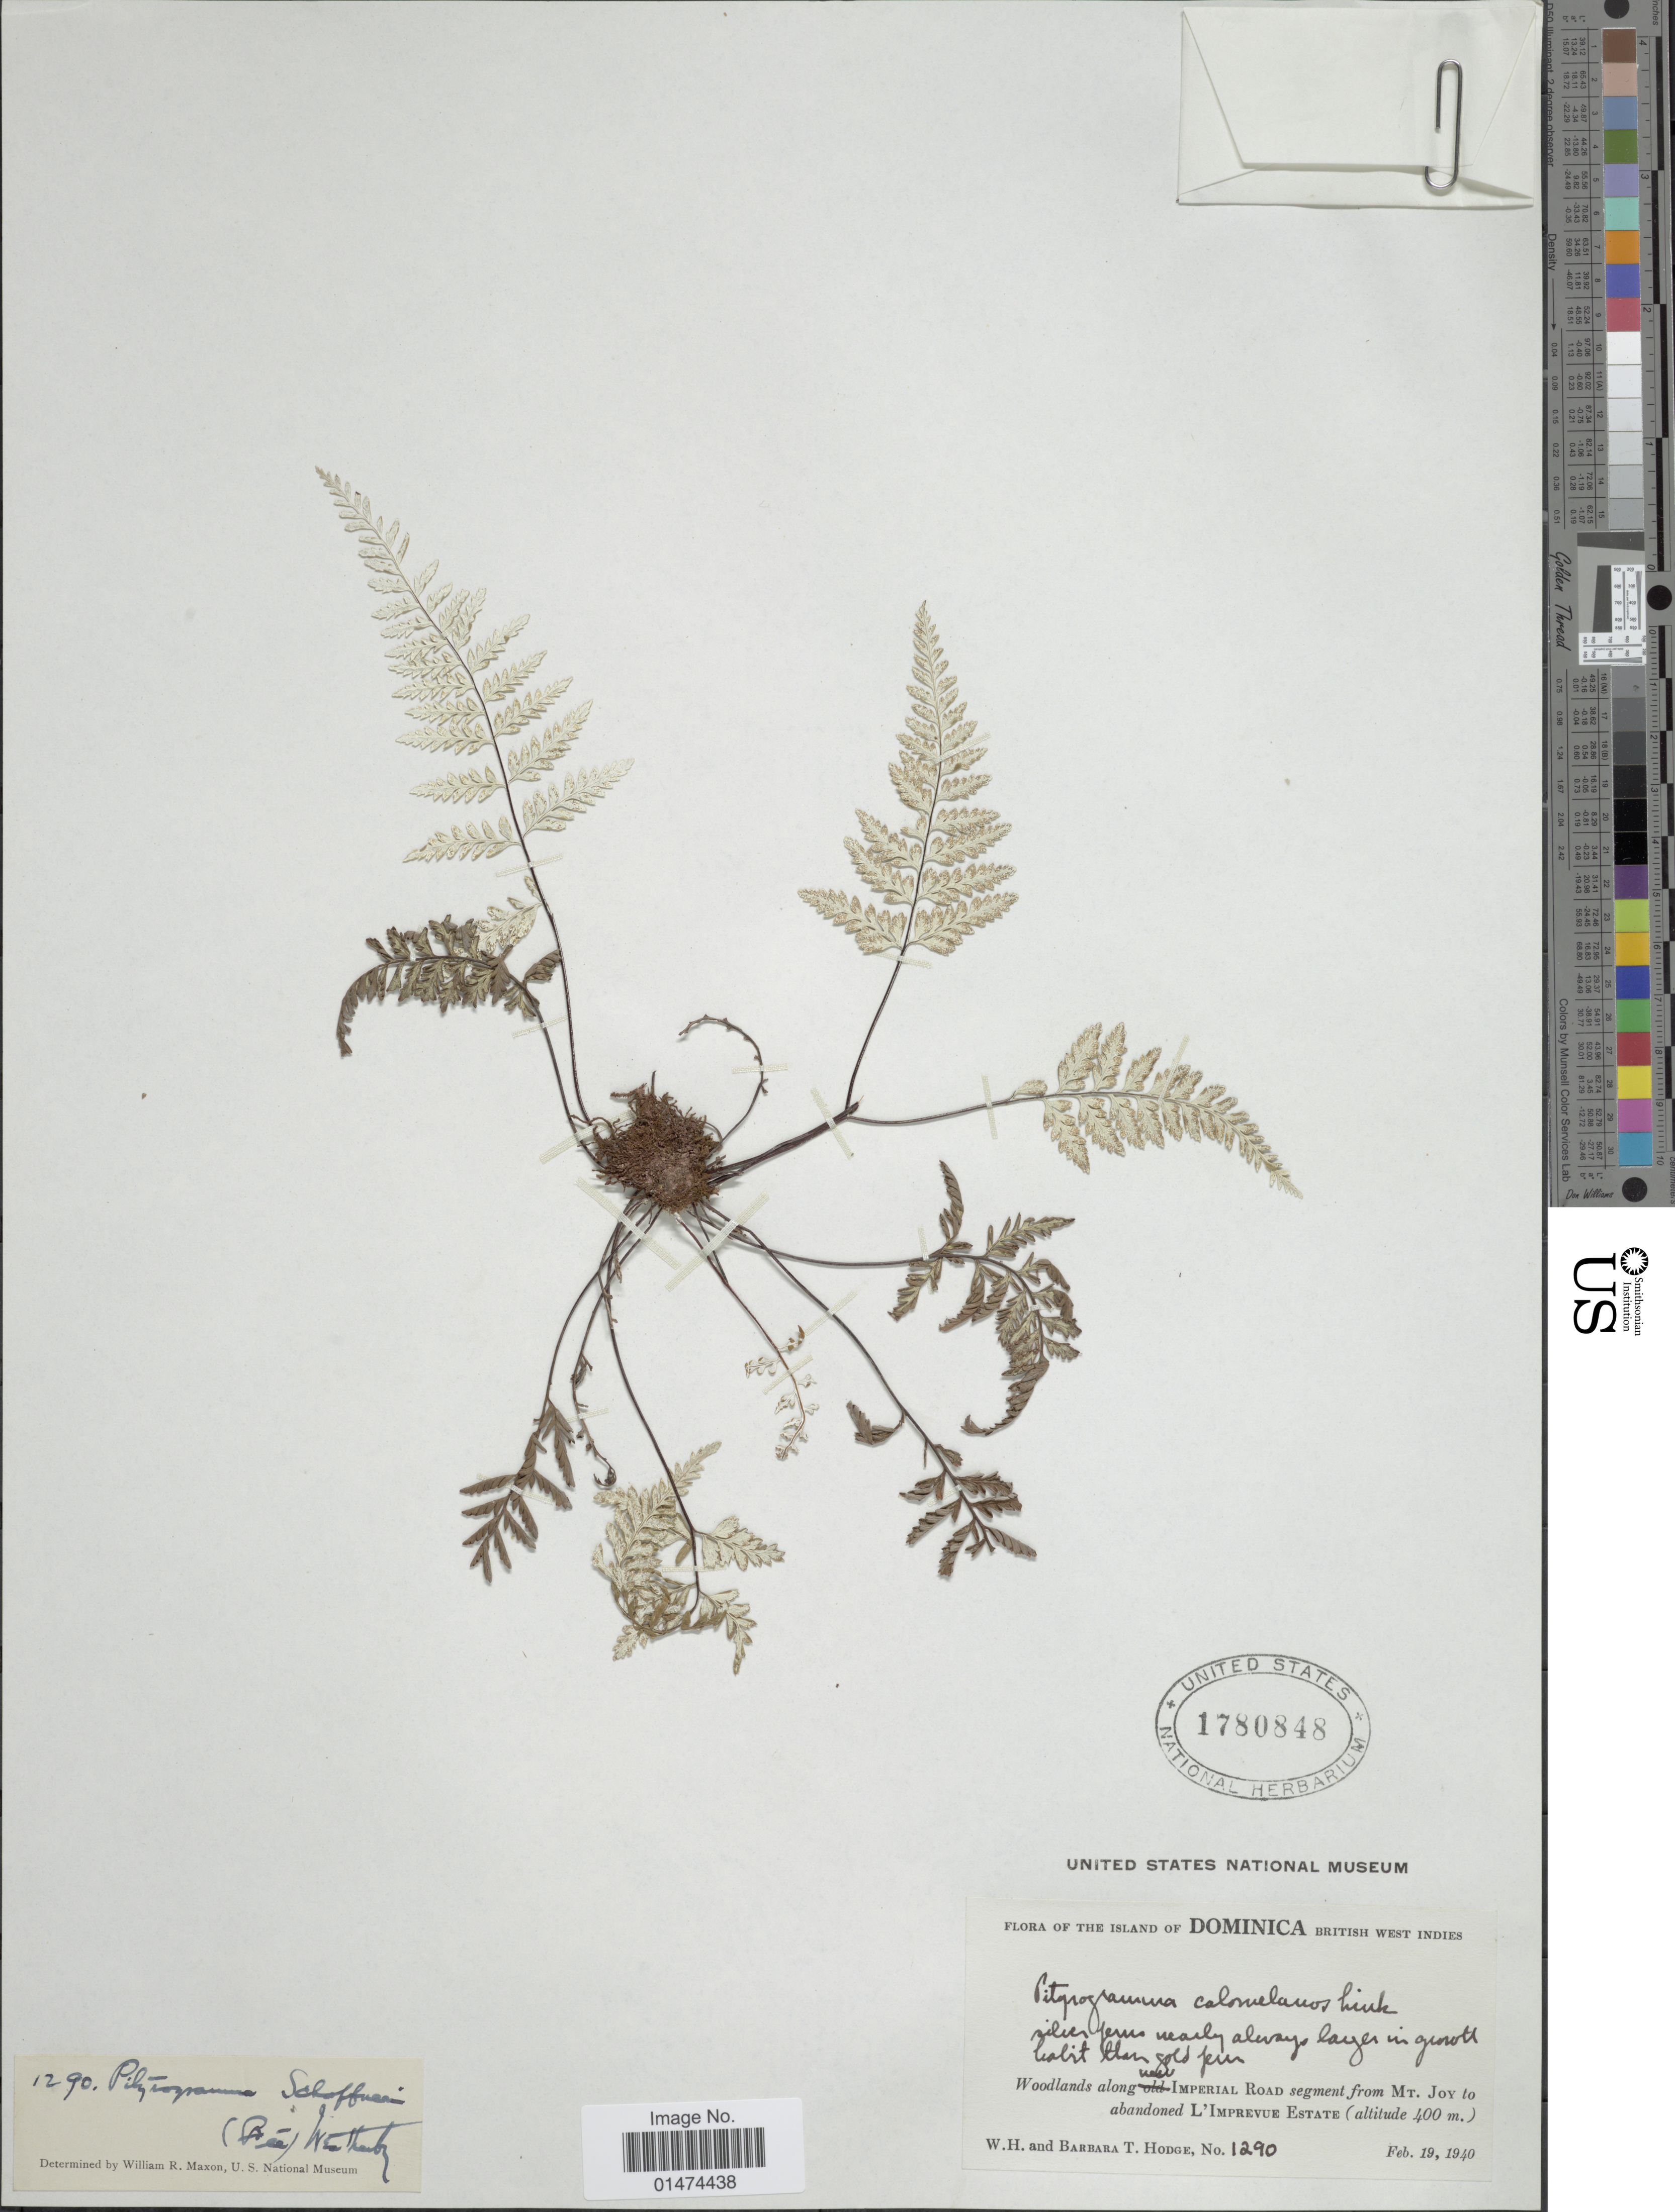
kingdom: Plantae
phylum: Tracheophyta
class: Polypodiopsida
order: Polypodiales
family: Pteridaceae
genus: Pityrogramma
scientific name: Pityrogramma chrysophylla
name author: (Sw.) Link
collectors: W. Hodge & B. Hodge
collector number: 1290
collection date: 1940-02-19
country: Dominica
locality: Island of Dominca, British West Indies, woodlands along imperial road segment from Mt. Joy to abandoned L'Imprevue Estate.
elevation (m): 400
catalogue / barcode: US 1780848